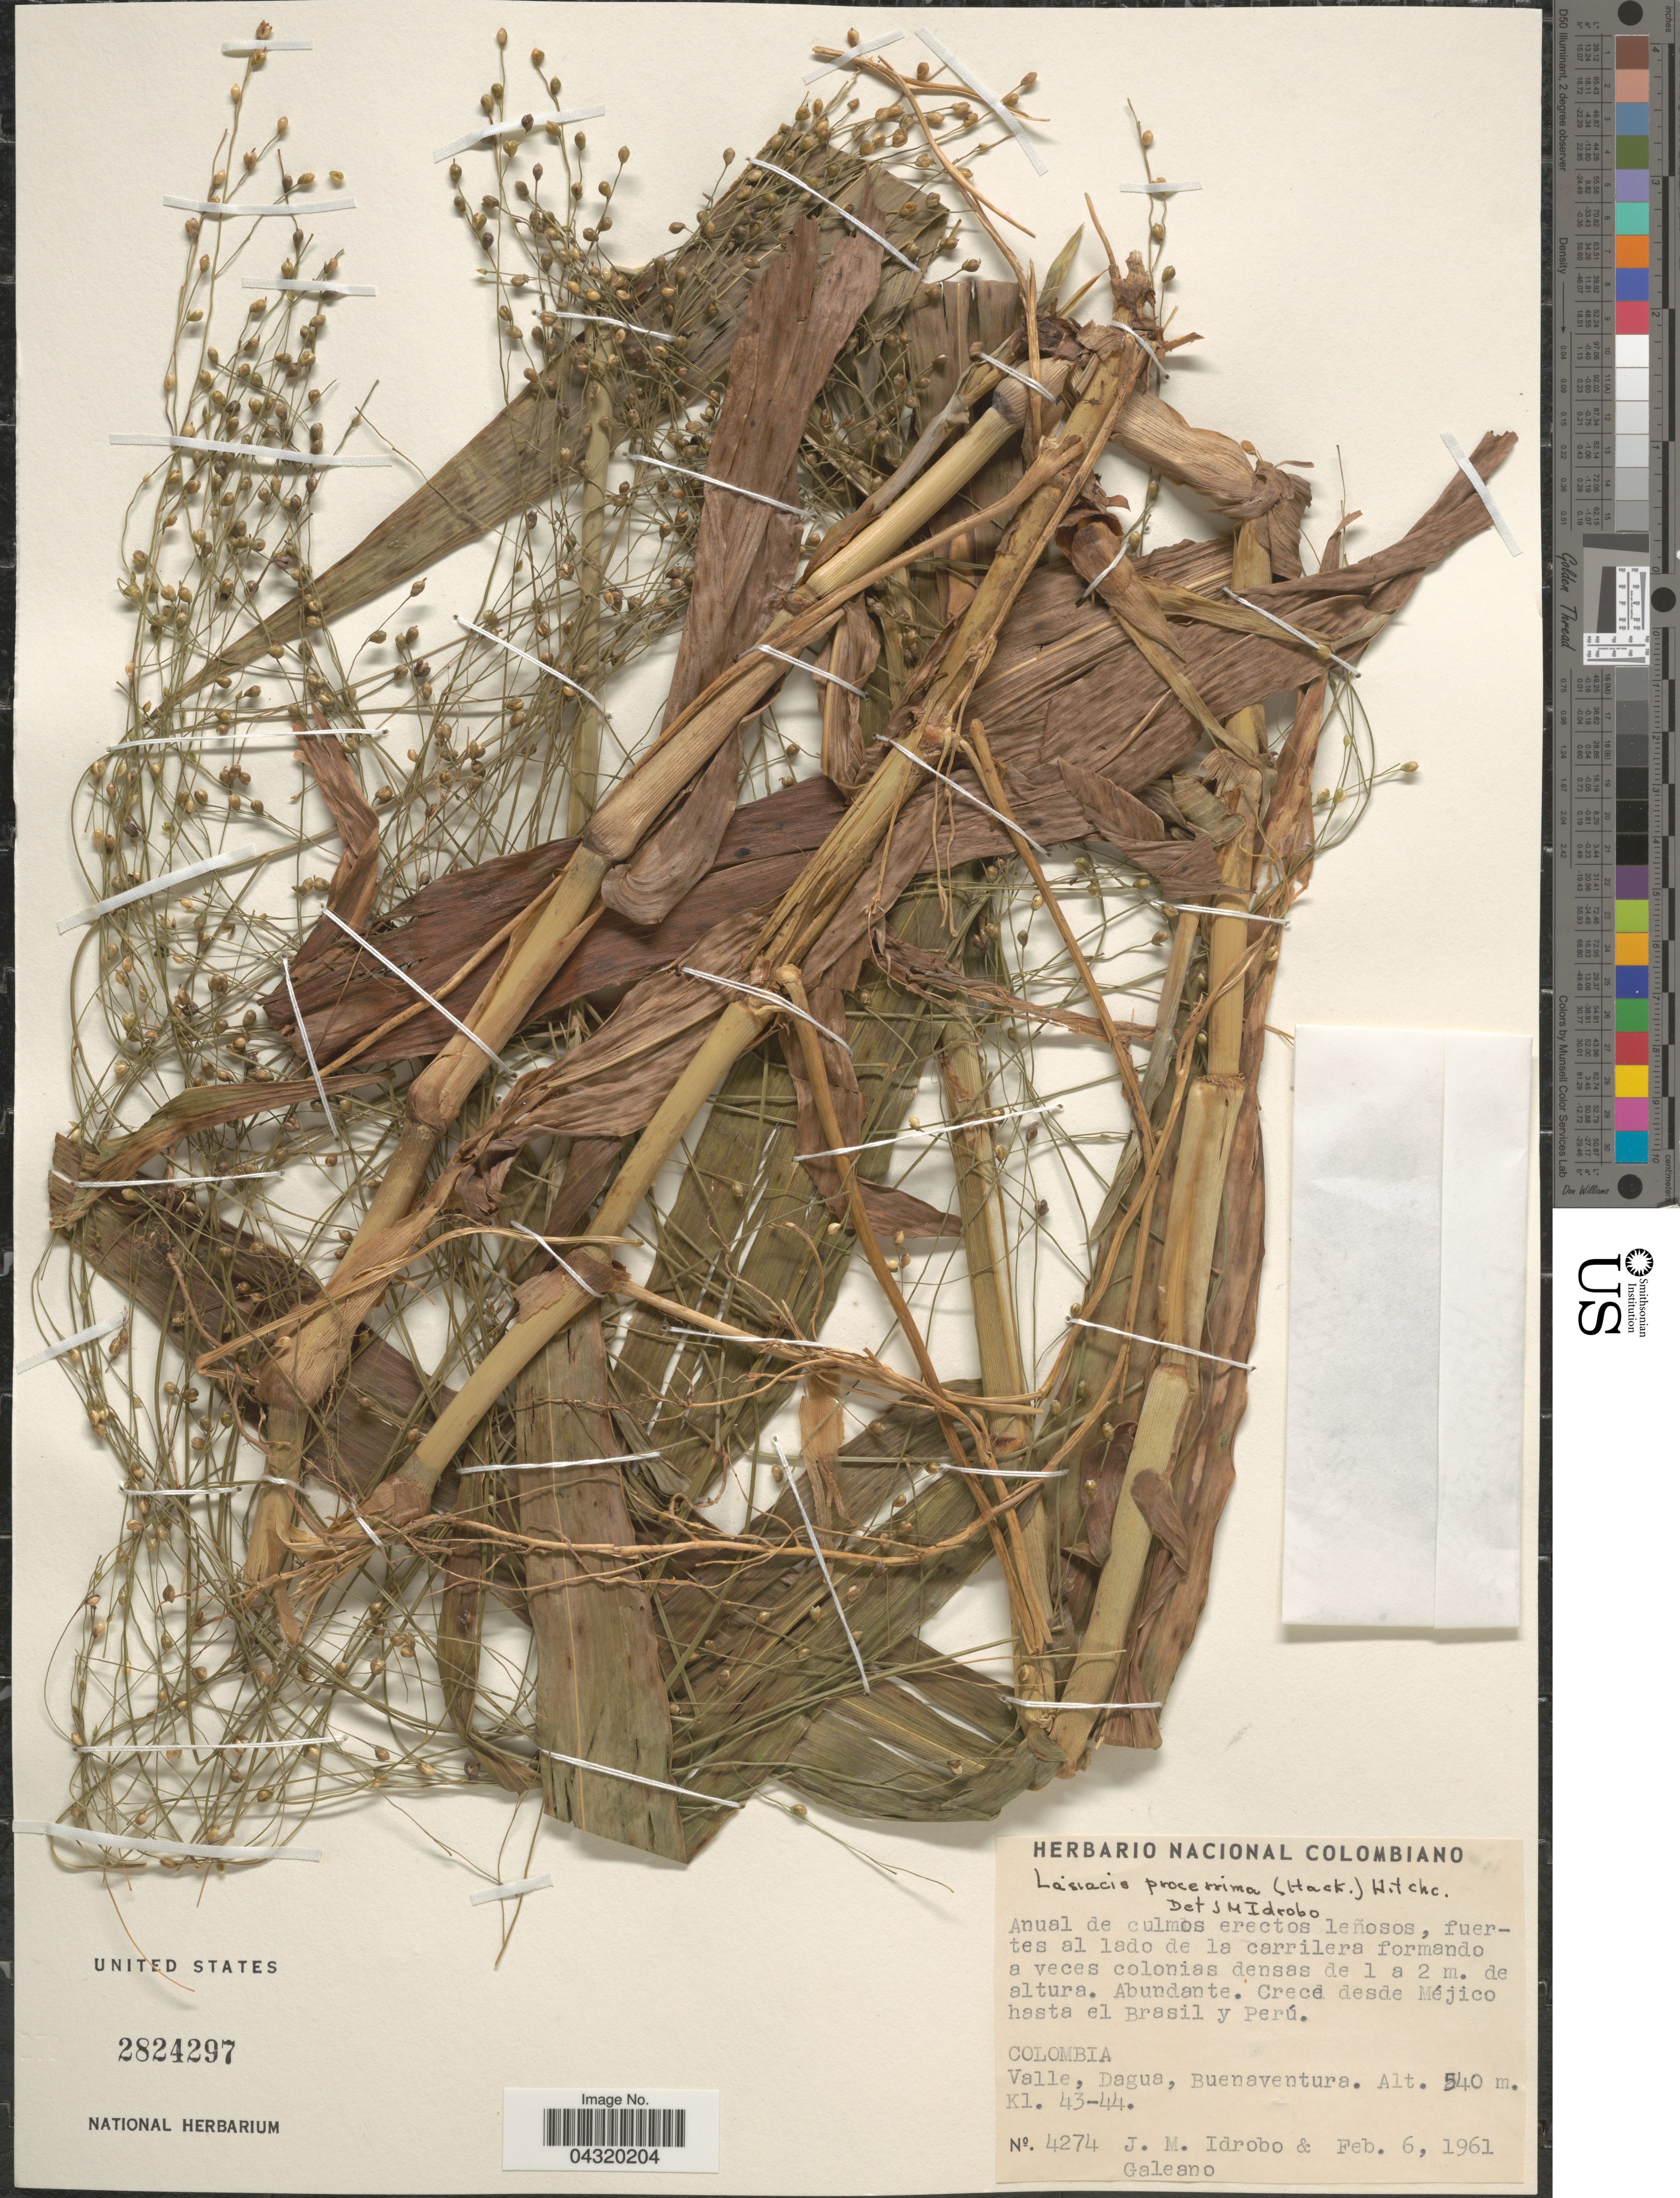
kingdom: Plantae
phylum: Tracheophyta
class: Liliopsida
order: Poales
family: Poaceae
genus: Lasiacis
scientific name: Lasiacis procerrima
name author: (Hack.) Hitchc.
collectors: J. M. Idrobo & -. Galeano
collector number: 4274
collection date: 1961-02-06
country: Colombia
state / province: Valle del Cauca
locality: Valle, Dagua, Buenaventura. Kl. 43-44.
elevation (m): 540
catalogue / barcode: US 2824297